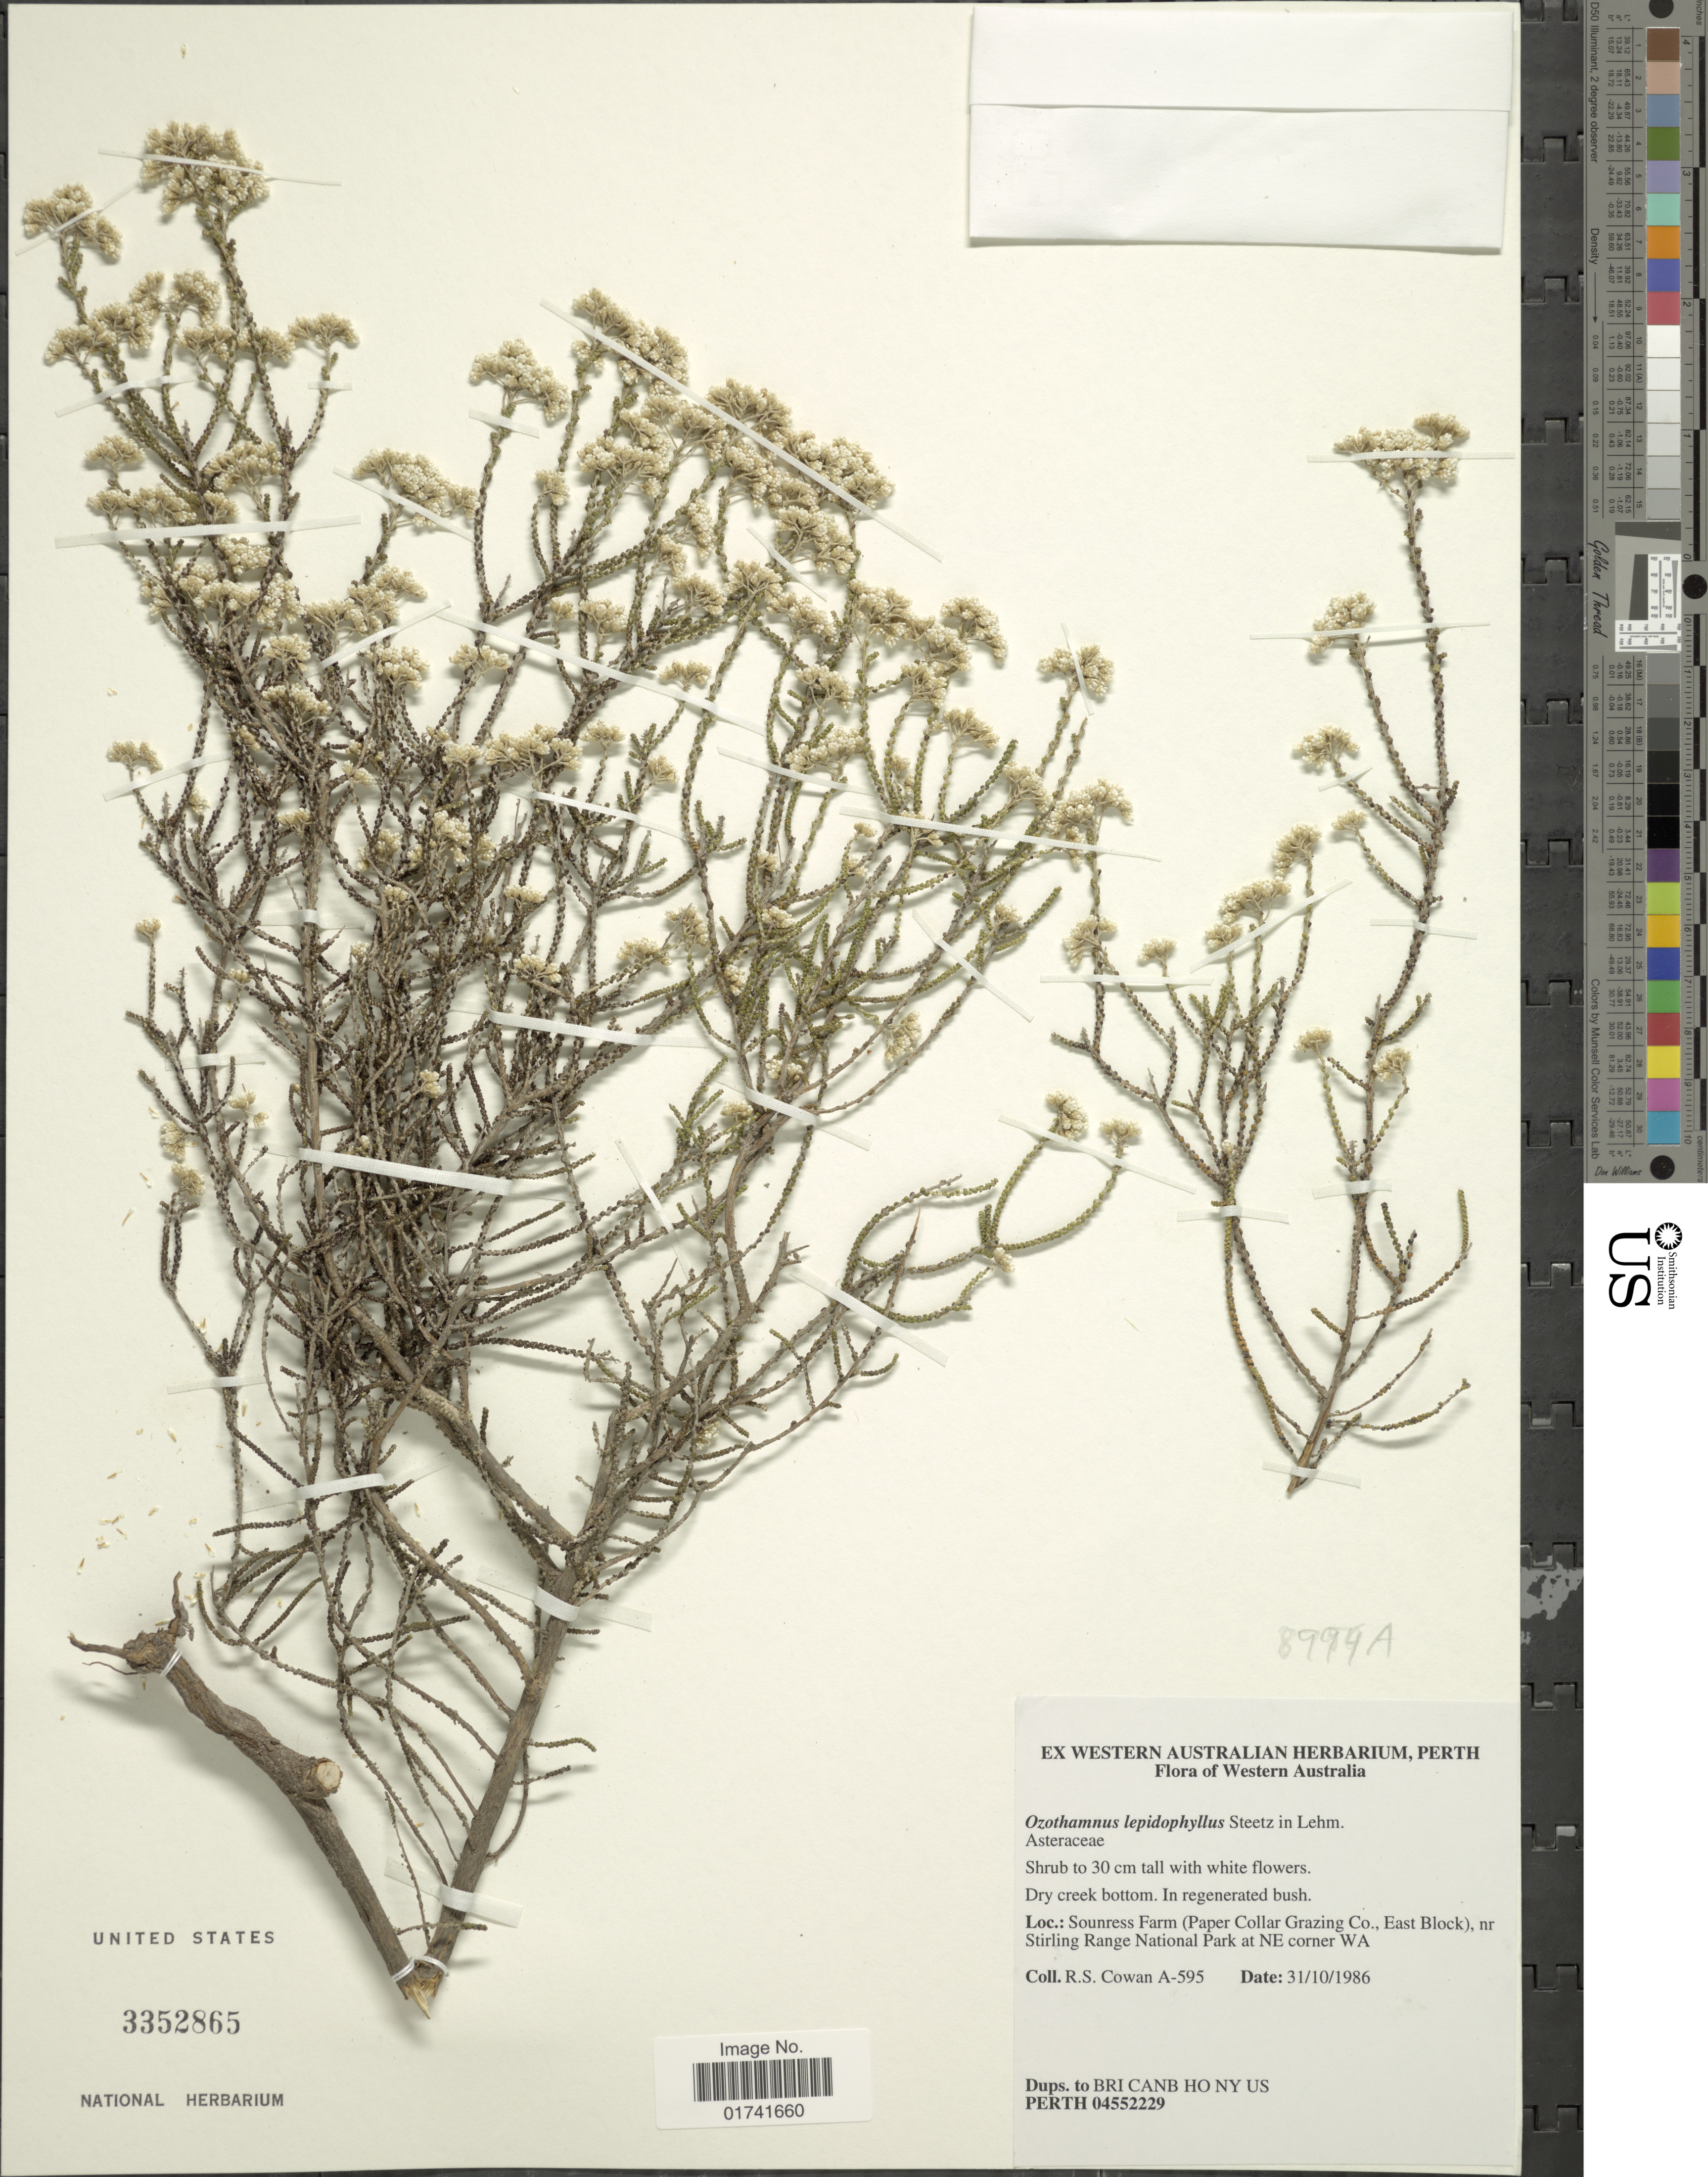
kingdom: Plantae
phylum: Tracheophyta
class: Magnoliopsida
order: Asterales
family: Asteraceae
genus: Ozothamnus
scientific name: Ozothamnus lepidophyllus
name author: Steetz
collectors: R. S. Cowan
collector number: A-595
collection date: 1986-10-31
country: Australia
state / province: Western Australia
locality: Dry creek bottom, Sounress Farm (Paper Collar Grazing Co., East Block), nr Stirling Range National Park at NE corner WA.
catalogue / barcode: US 3352865